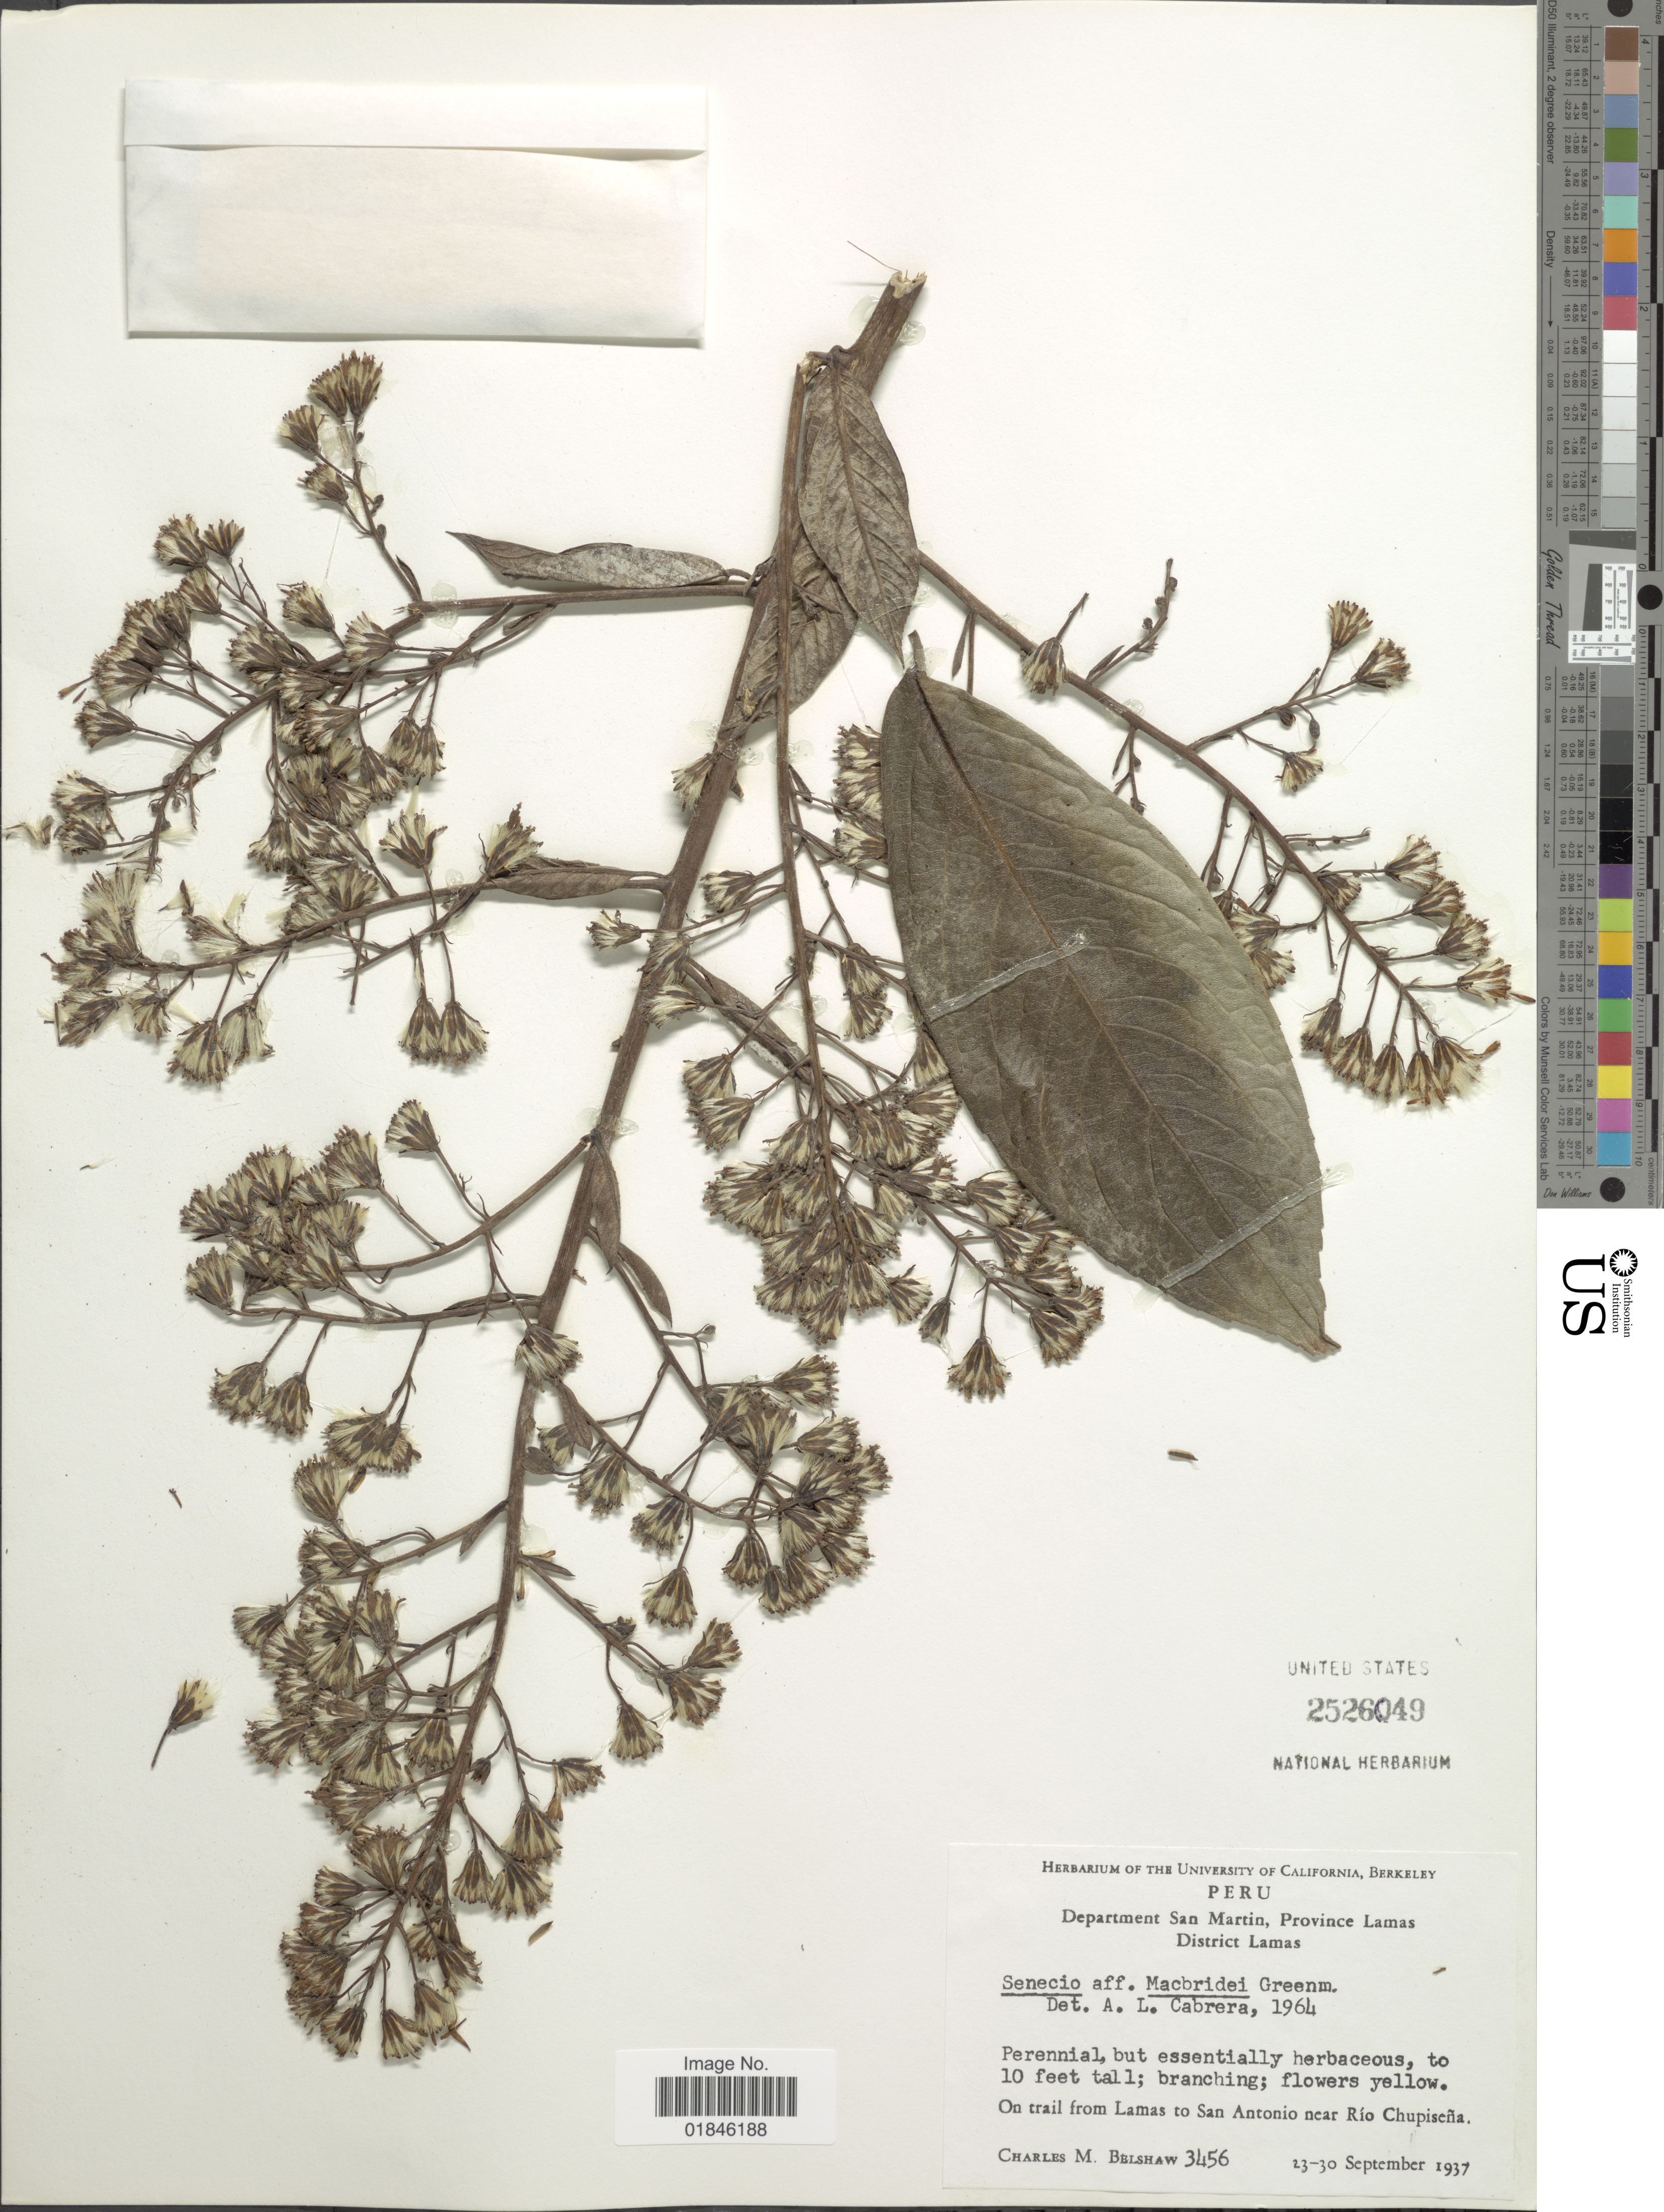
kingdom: Plantae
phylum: Tracheophyta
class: Magnoliopsida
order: Asterales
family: Asteraceae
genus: Pentacalia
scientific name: Pentacalia reflexa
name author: (Kunth) Cuatrec.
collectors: C. Shaw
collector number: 3456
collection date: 1937-09-23/1937-09-30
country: Peru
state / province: San Martín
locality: Department San Martin, Province Lamas. District Lamas. On trail from Lamas to San Antonio near Río Chupiseña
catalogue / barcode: US 2526049